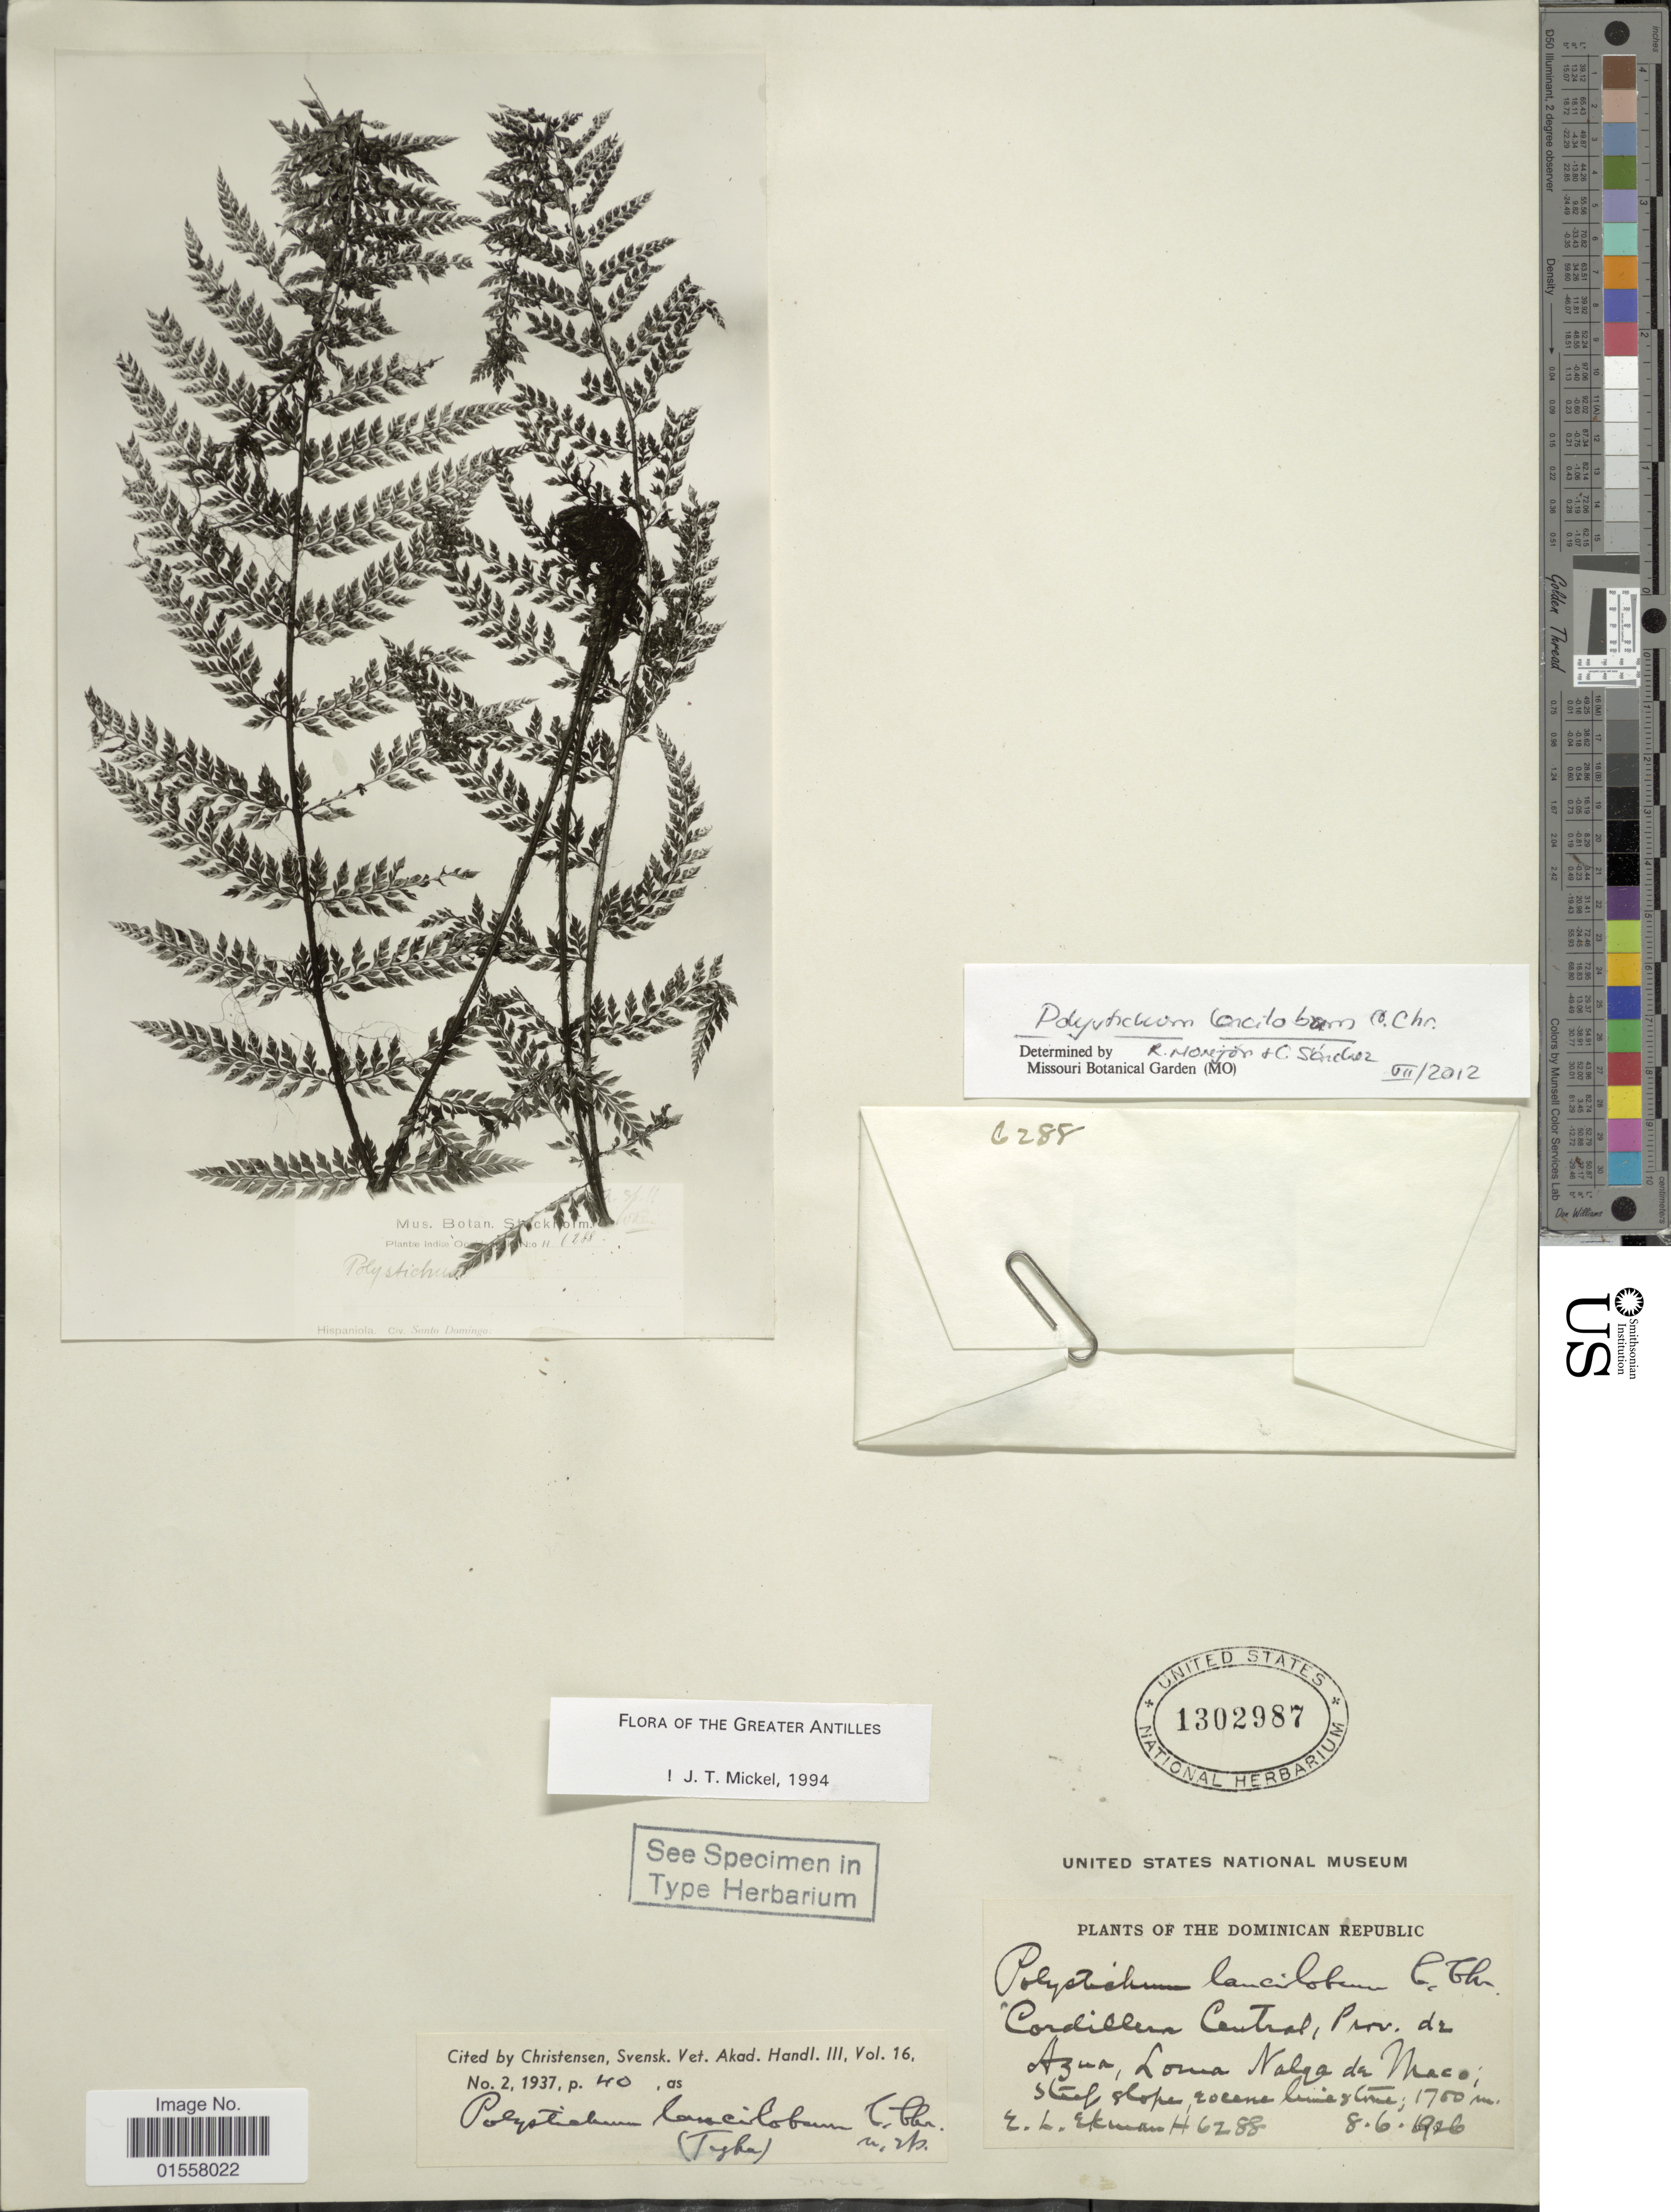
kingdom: Plantae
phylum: Tracheophyta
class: Polypodiopsida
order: Polypodiales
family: Dryopteridaceae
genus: Polystichum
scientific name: Polystichum lancilobum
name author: C. Chr.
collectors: E. L. Ekman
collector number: H6288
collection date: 1926-06-08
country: Dominican Republic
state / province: Azua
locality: Cordillera Central, Loma Nalga de Maco.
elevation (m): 1700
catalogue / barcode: US 1302987